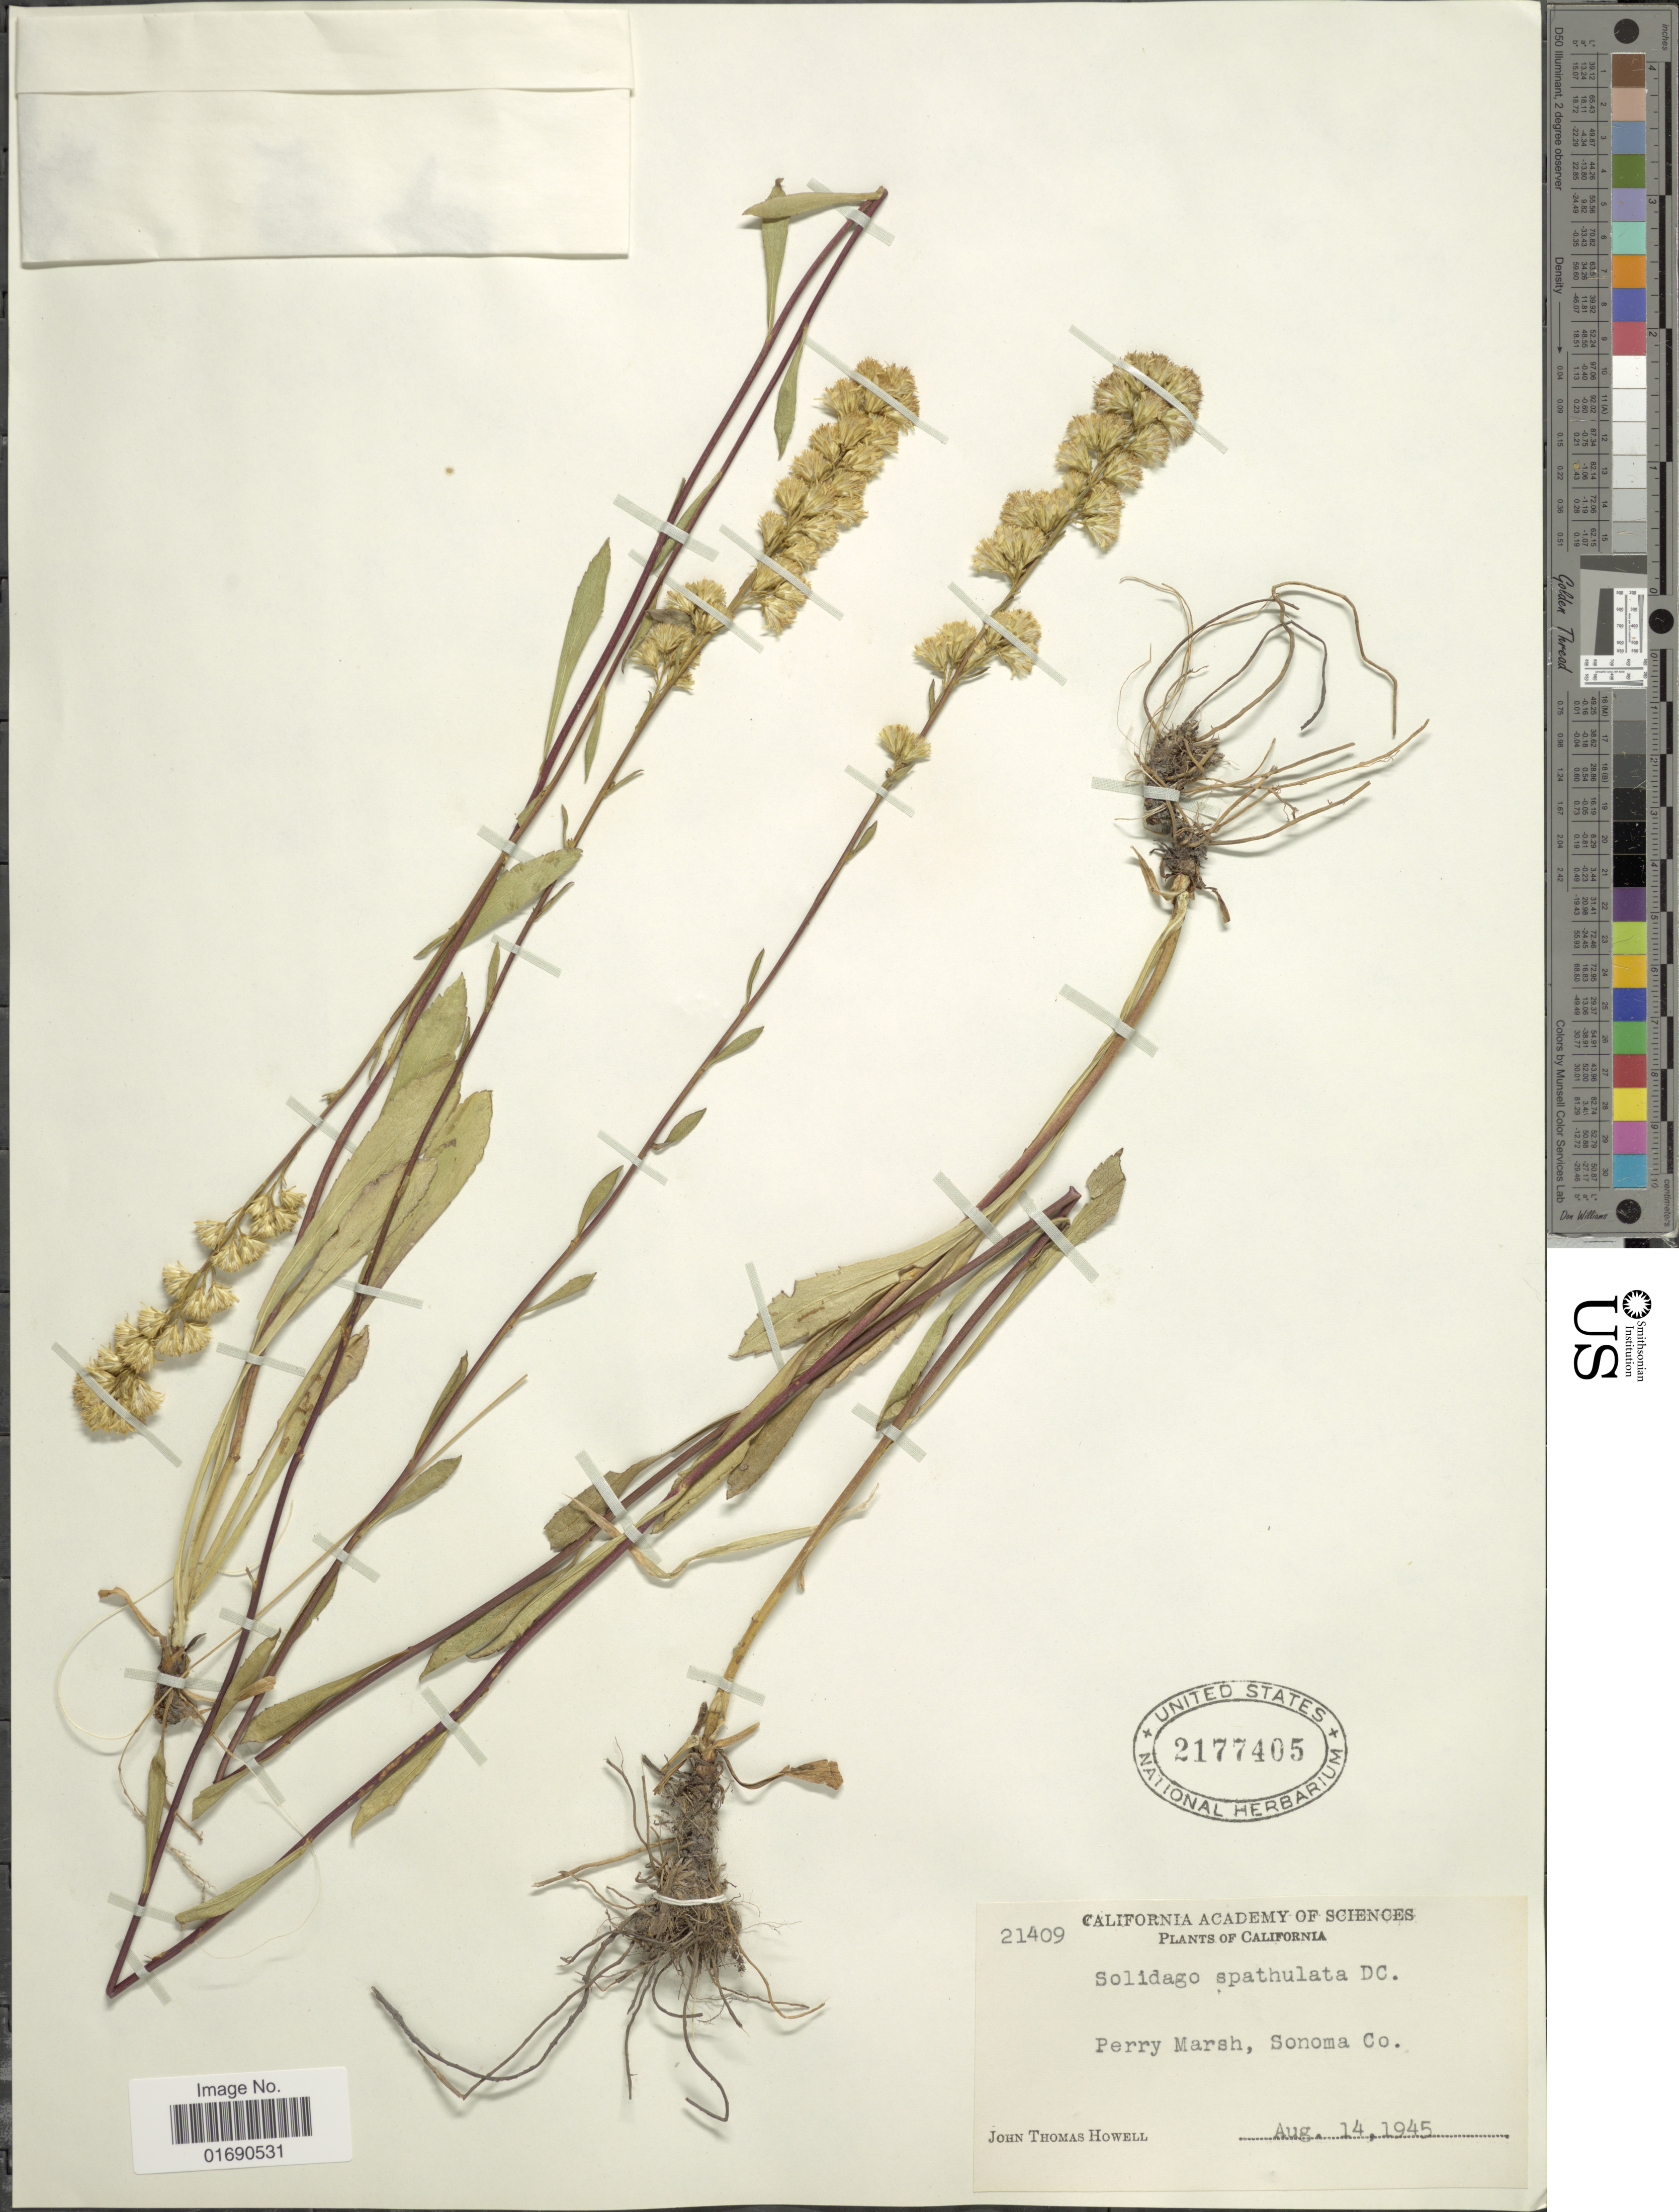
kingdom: Plantae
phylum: Tracheophyta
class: Magnoliopsida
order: Asterales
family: Asteraceae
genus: Solidago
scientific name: Solidago spathulata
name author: DC.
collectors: J. T. Howell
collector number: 21409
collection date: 1945-08-14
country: United States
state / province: California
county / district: Sonoma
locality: Perry Marsh, Sonoma Co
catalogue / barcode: US 2177405